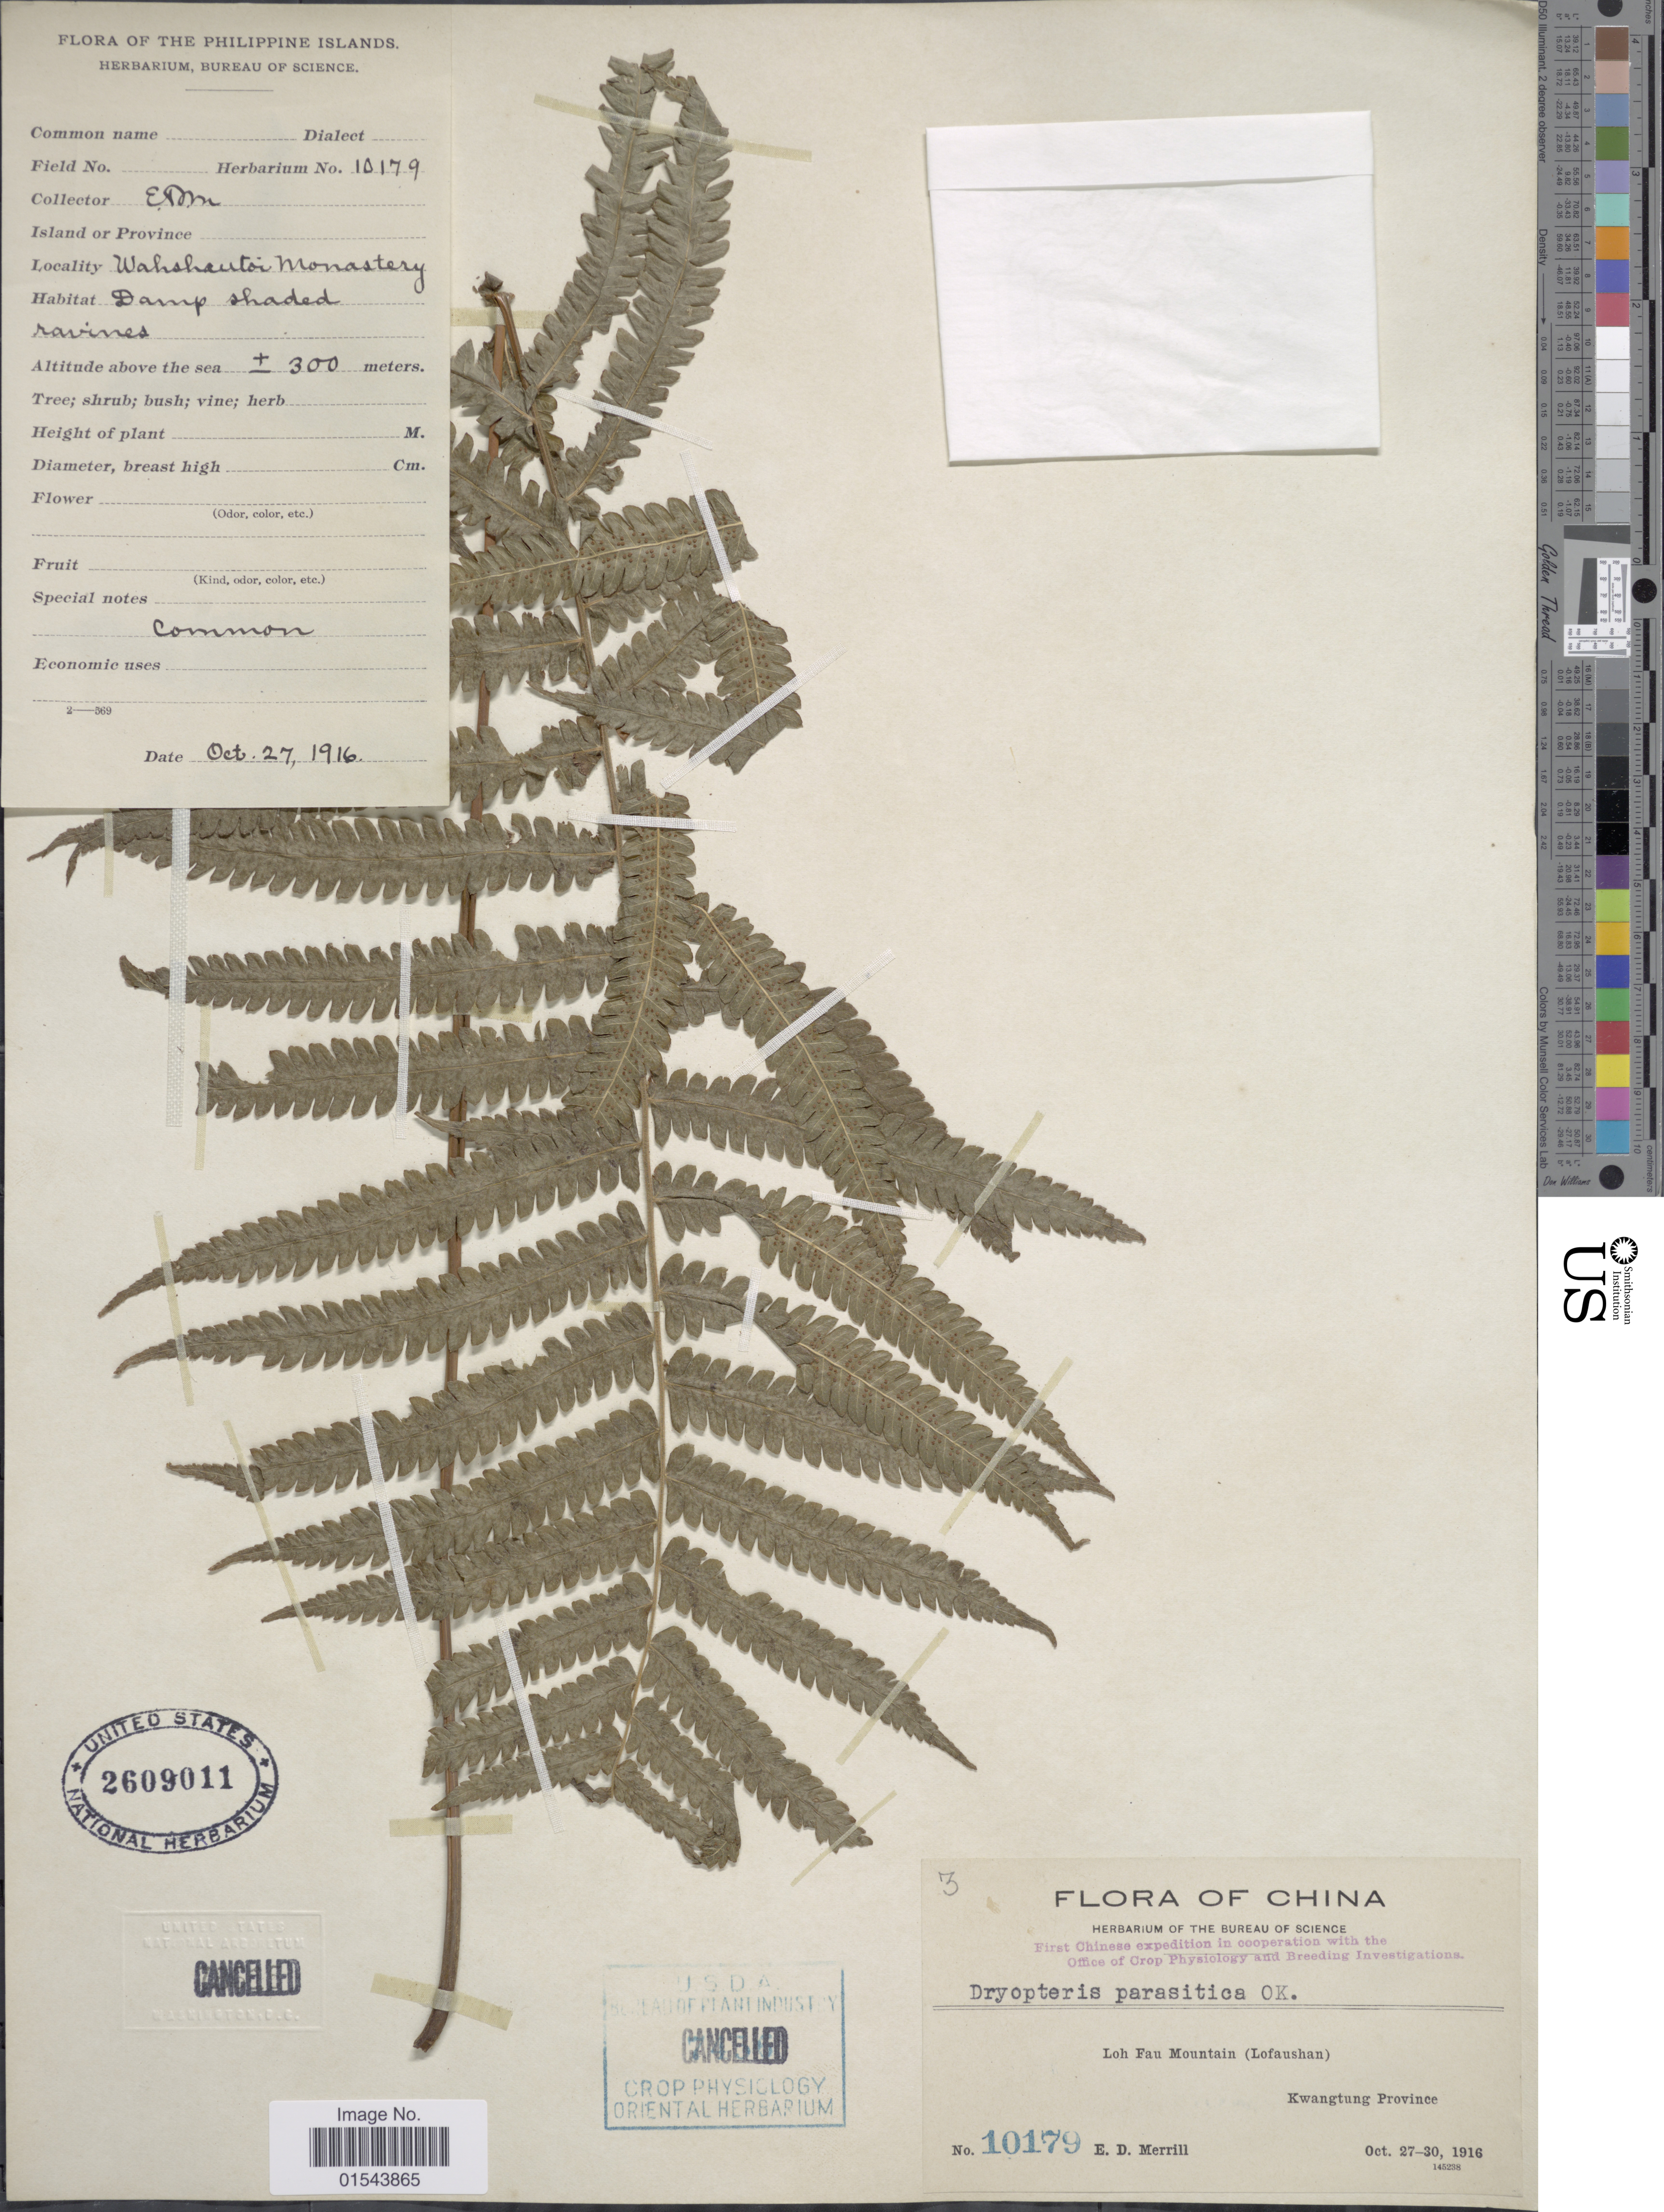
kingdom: Plantae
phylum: Tracheophyta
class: Polypodiopsida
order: Polypodiales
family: Thelypteridaceae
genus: Christella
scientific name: Christella parasitica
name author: (L.) H. Lév.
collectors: E. D. Merrill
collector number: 10179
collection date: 1916-10-27/1916-10-30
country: China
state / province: Guangdong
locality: Loh Fau Mountain (Lafaushan) Kwangtung Province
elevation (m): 300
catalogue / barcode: US 2609011